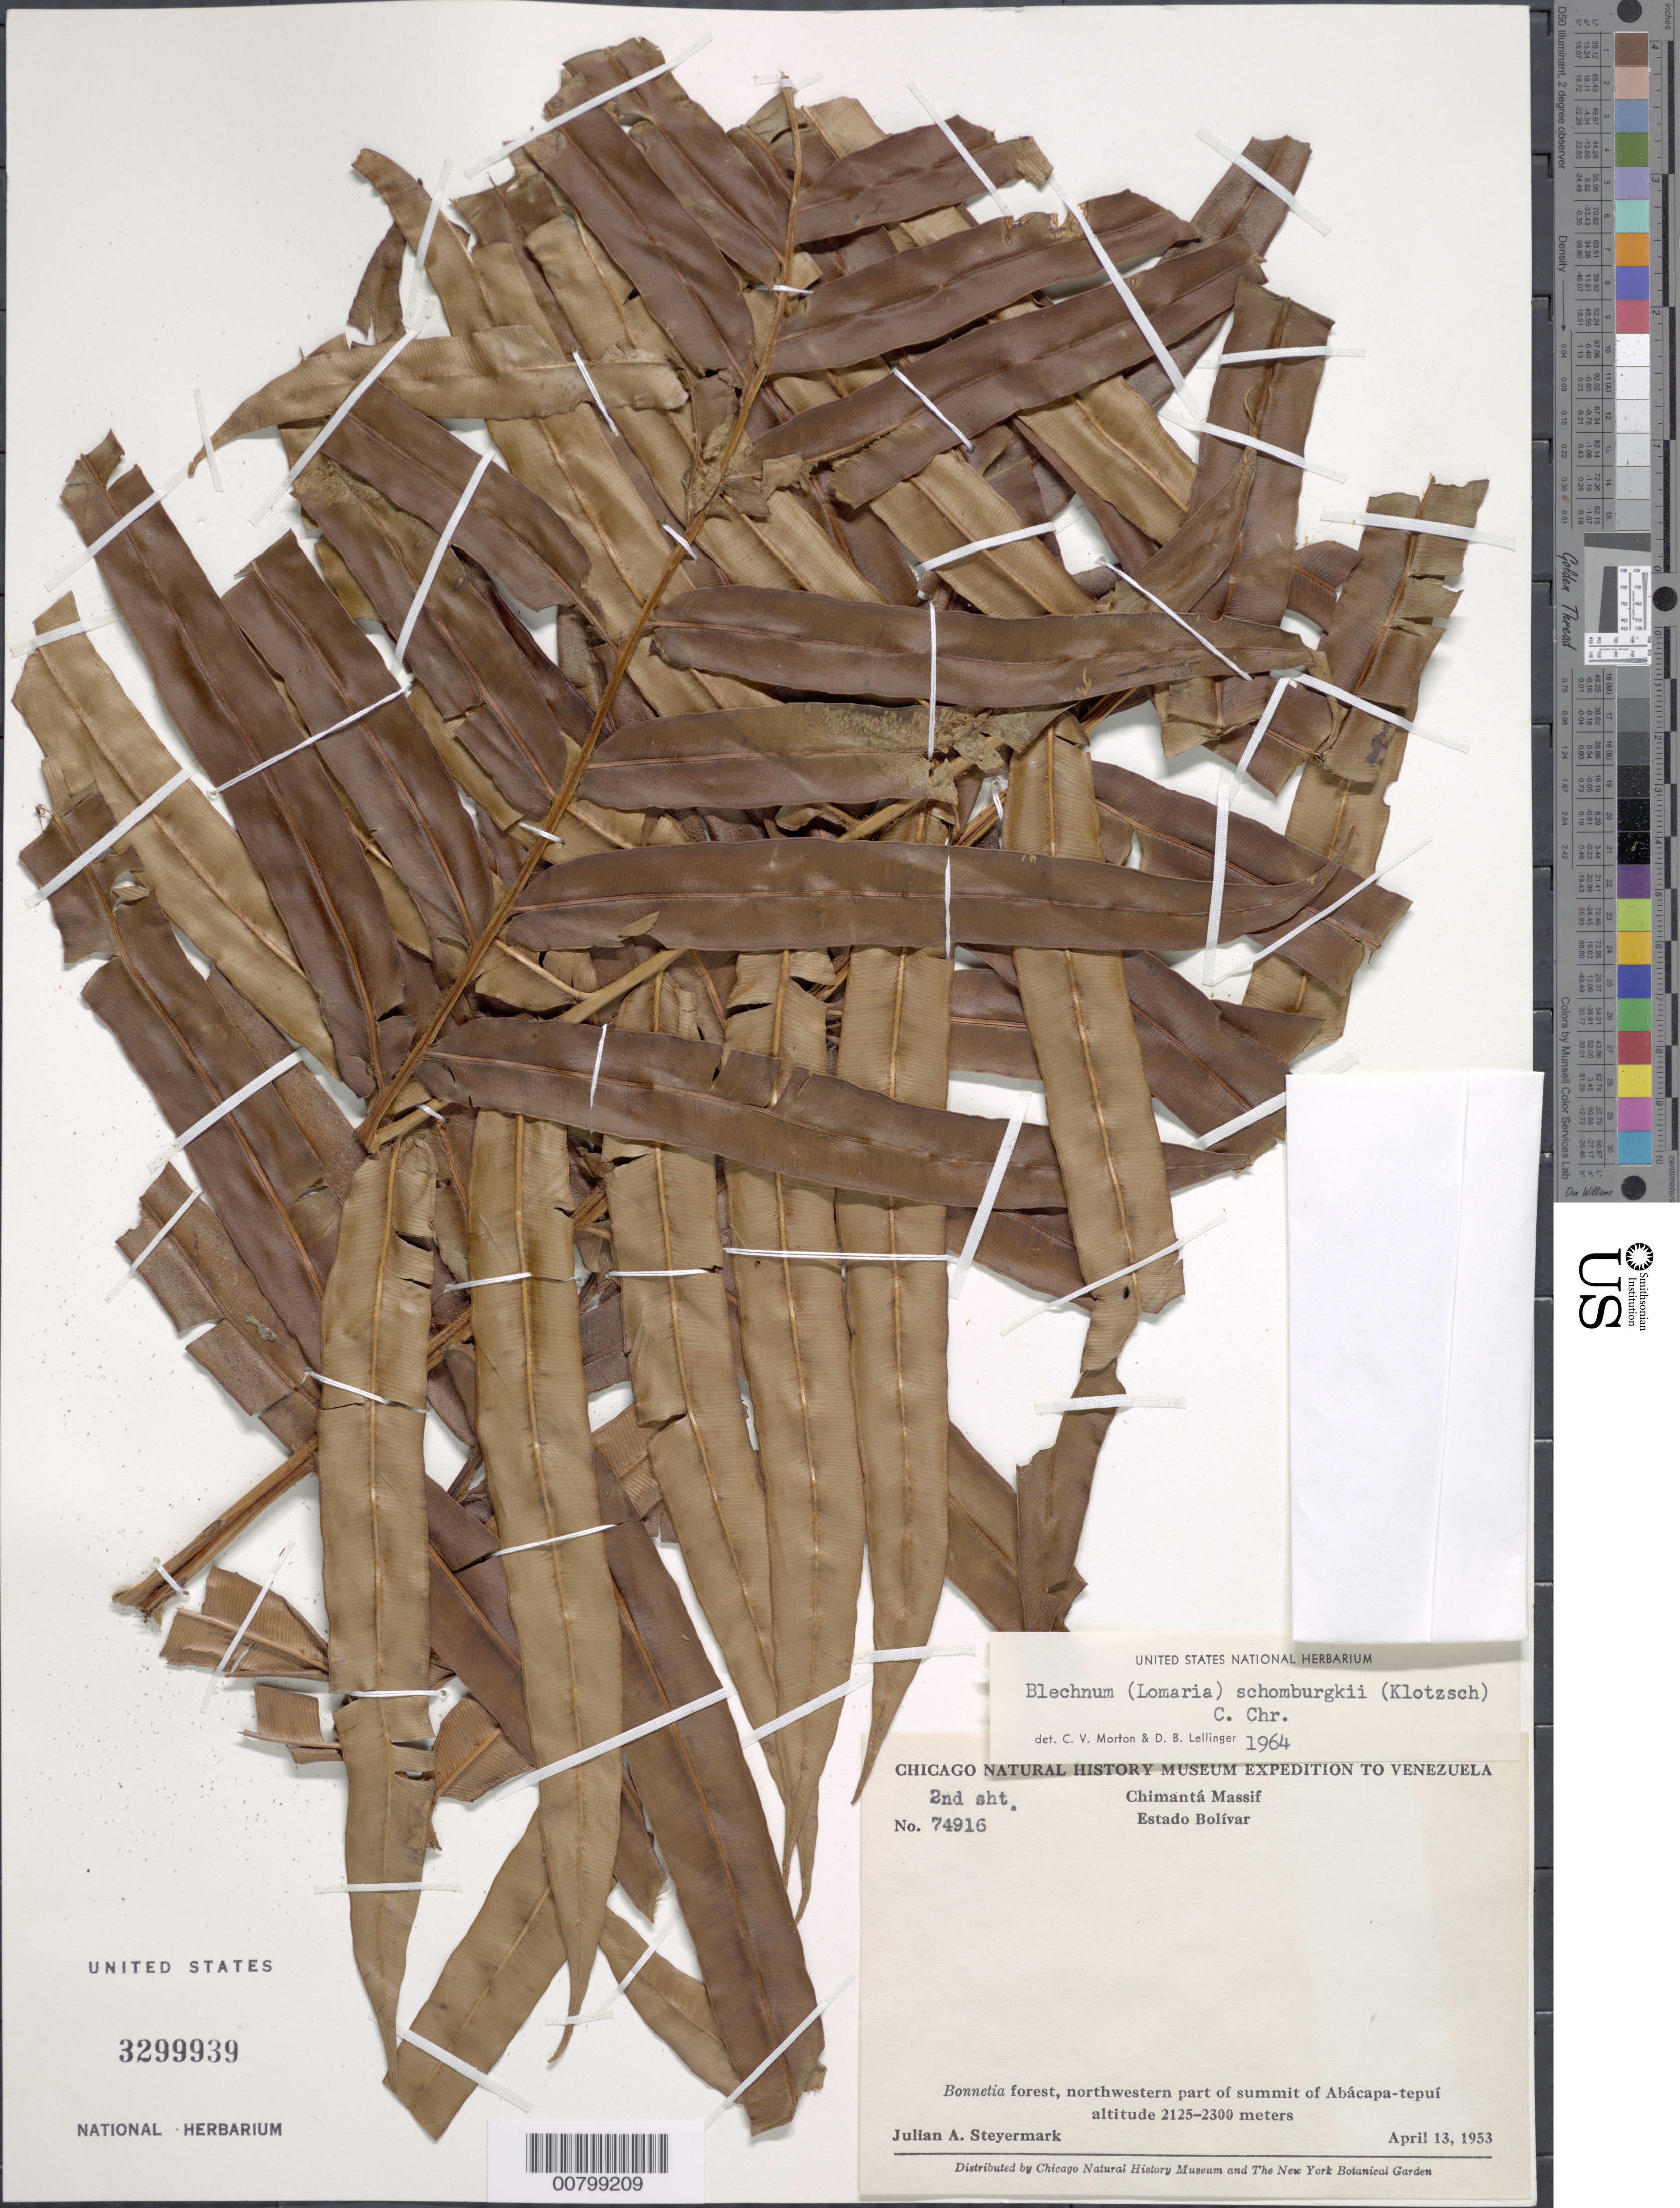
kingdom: Plantae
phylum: Tracheophyta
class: Polypodiopsida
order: Polypodiales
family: Blechnaceae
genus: Blechnum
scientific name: Blechnum schomburgkii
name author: (Klotzsch) C. Chr.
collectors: J. Steyermark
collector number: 74916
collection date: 1953-04-13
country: Colombia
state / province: Bolívar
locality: Chimanta Massif, Bonnetia forest, northwestern part of summit of Abacapa-tepui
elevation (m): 2125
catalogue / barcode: US 3299939